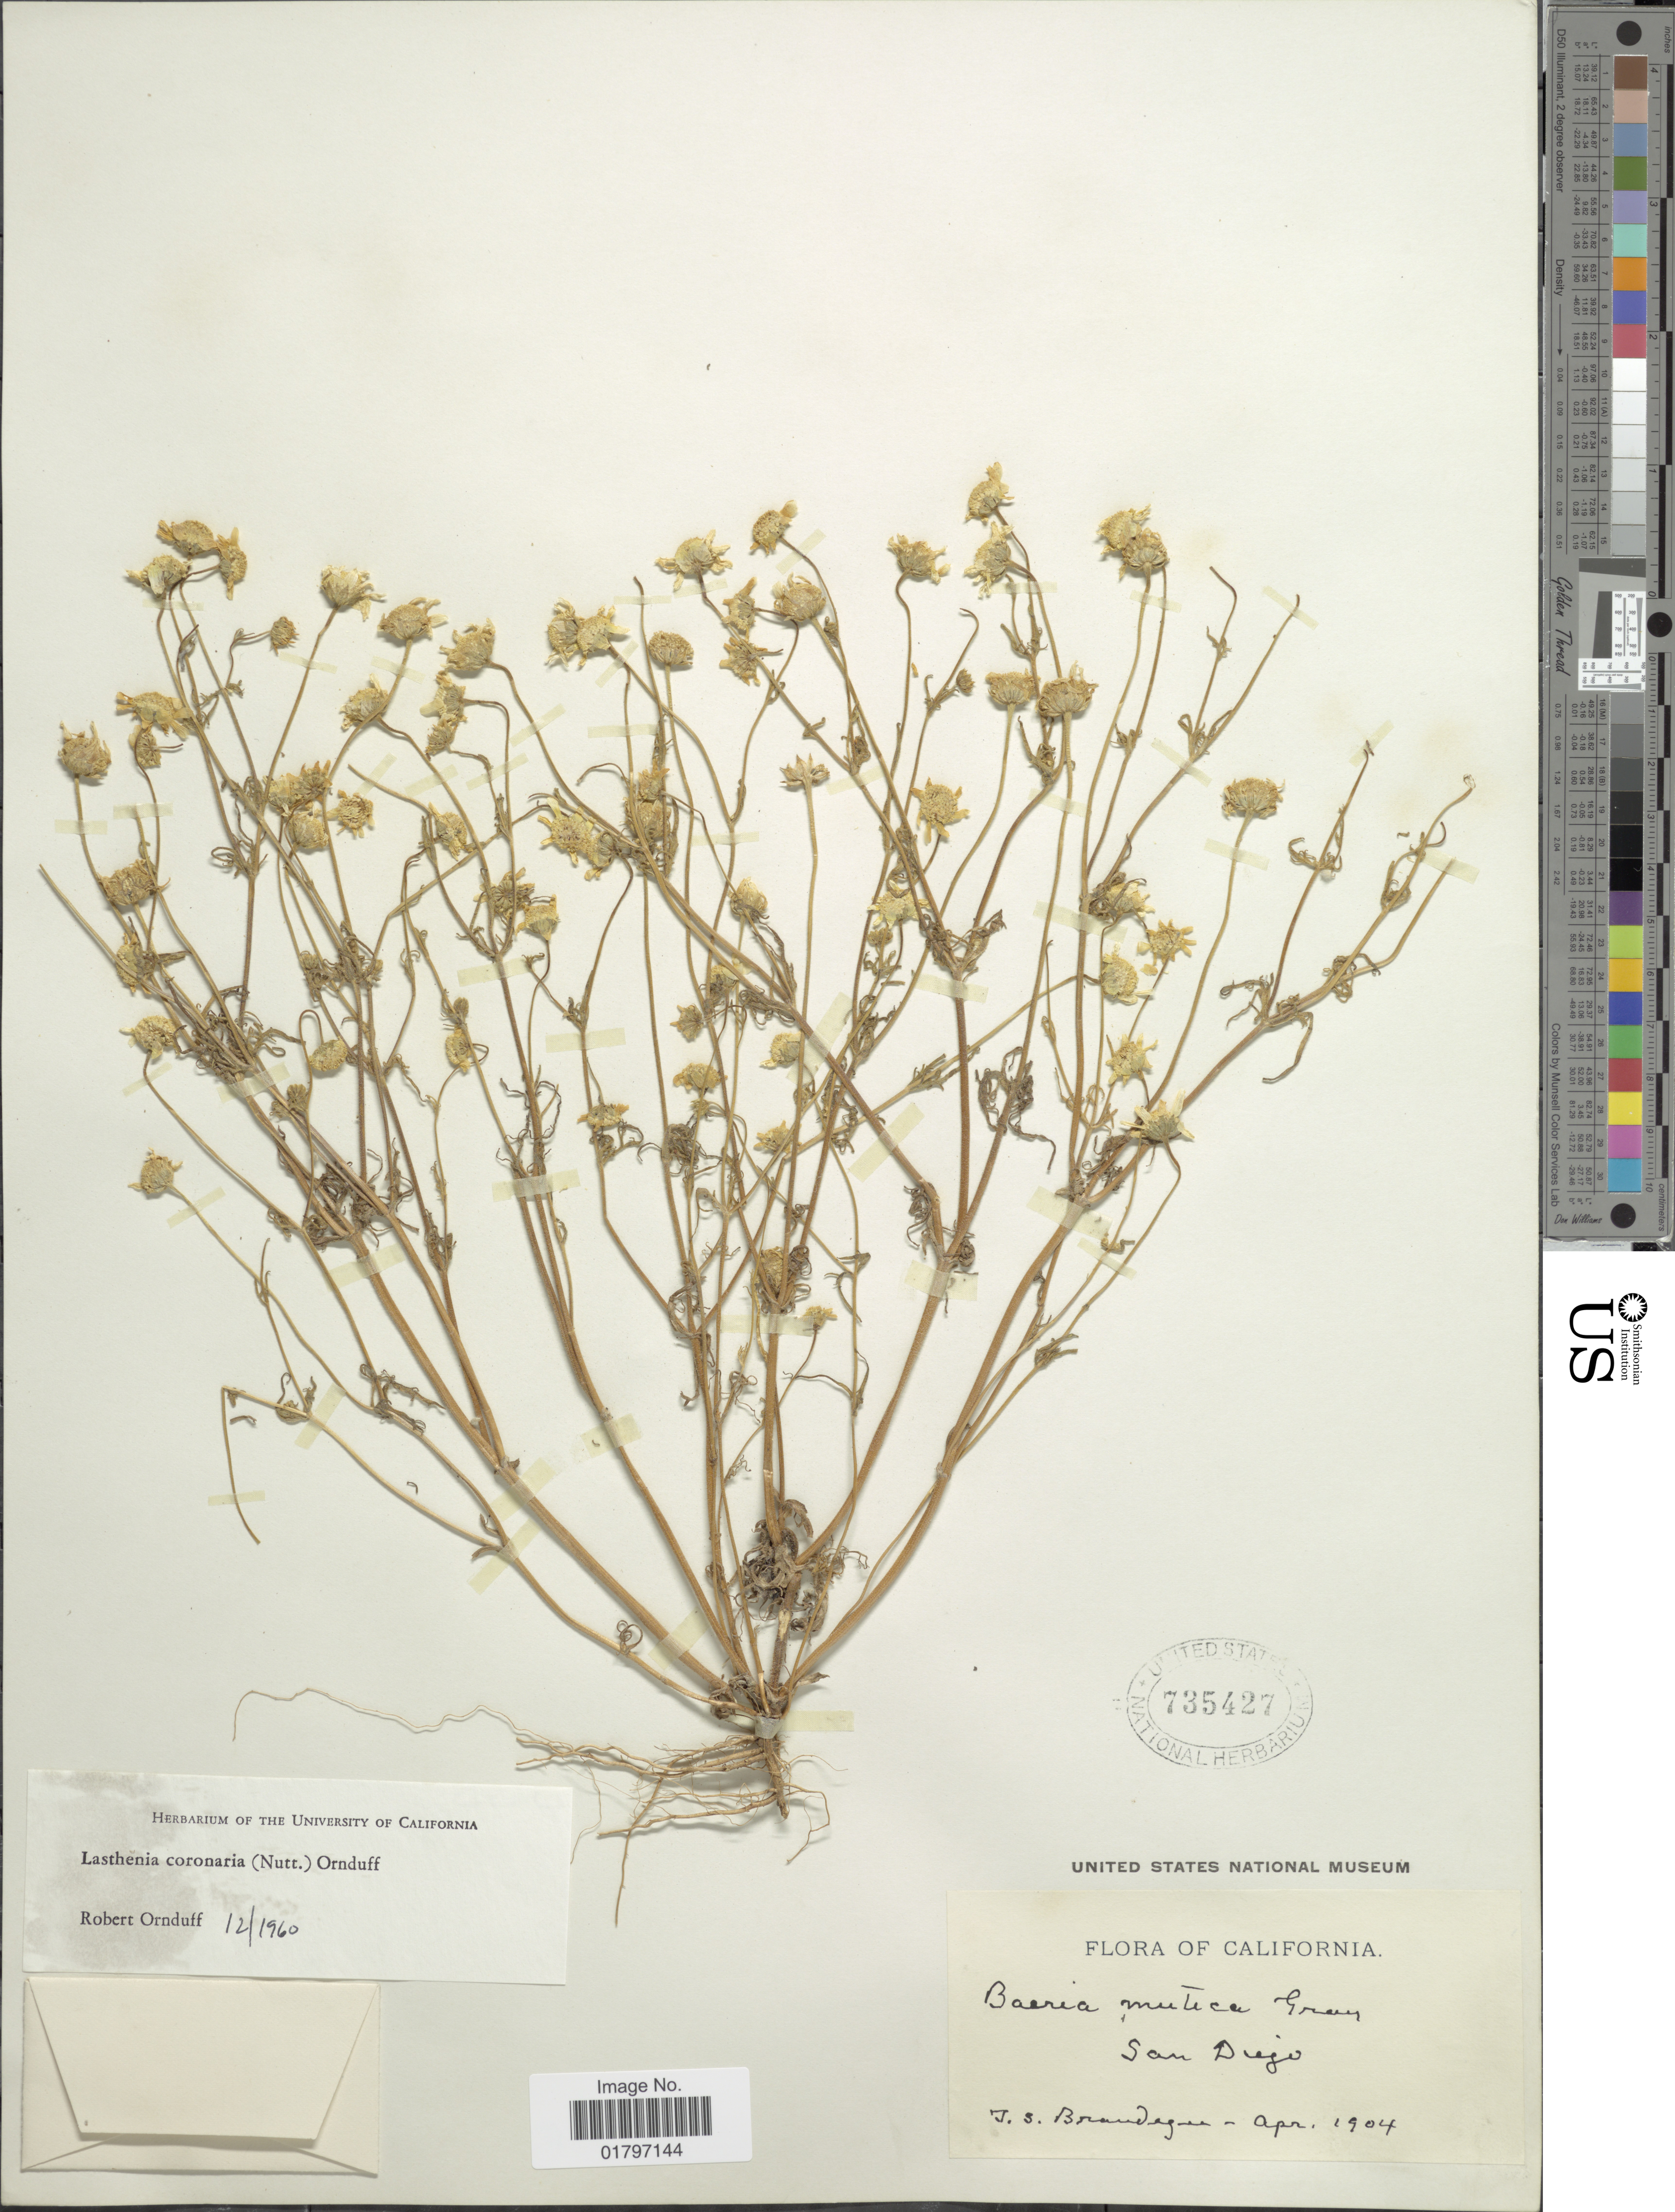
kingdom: Plantae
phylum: Tracheophyta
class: Magnoliopsida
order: Asterales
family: Asteraceae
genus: Lasthenia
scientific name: Lasthenia coronaria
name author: (Nutt.) Ornduff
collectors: T. S. Brandegee (herbarium)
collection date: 1904-04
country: United States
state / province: California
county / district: San Diego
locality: San Diego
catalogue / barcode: US 735427